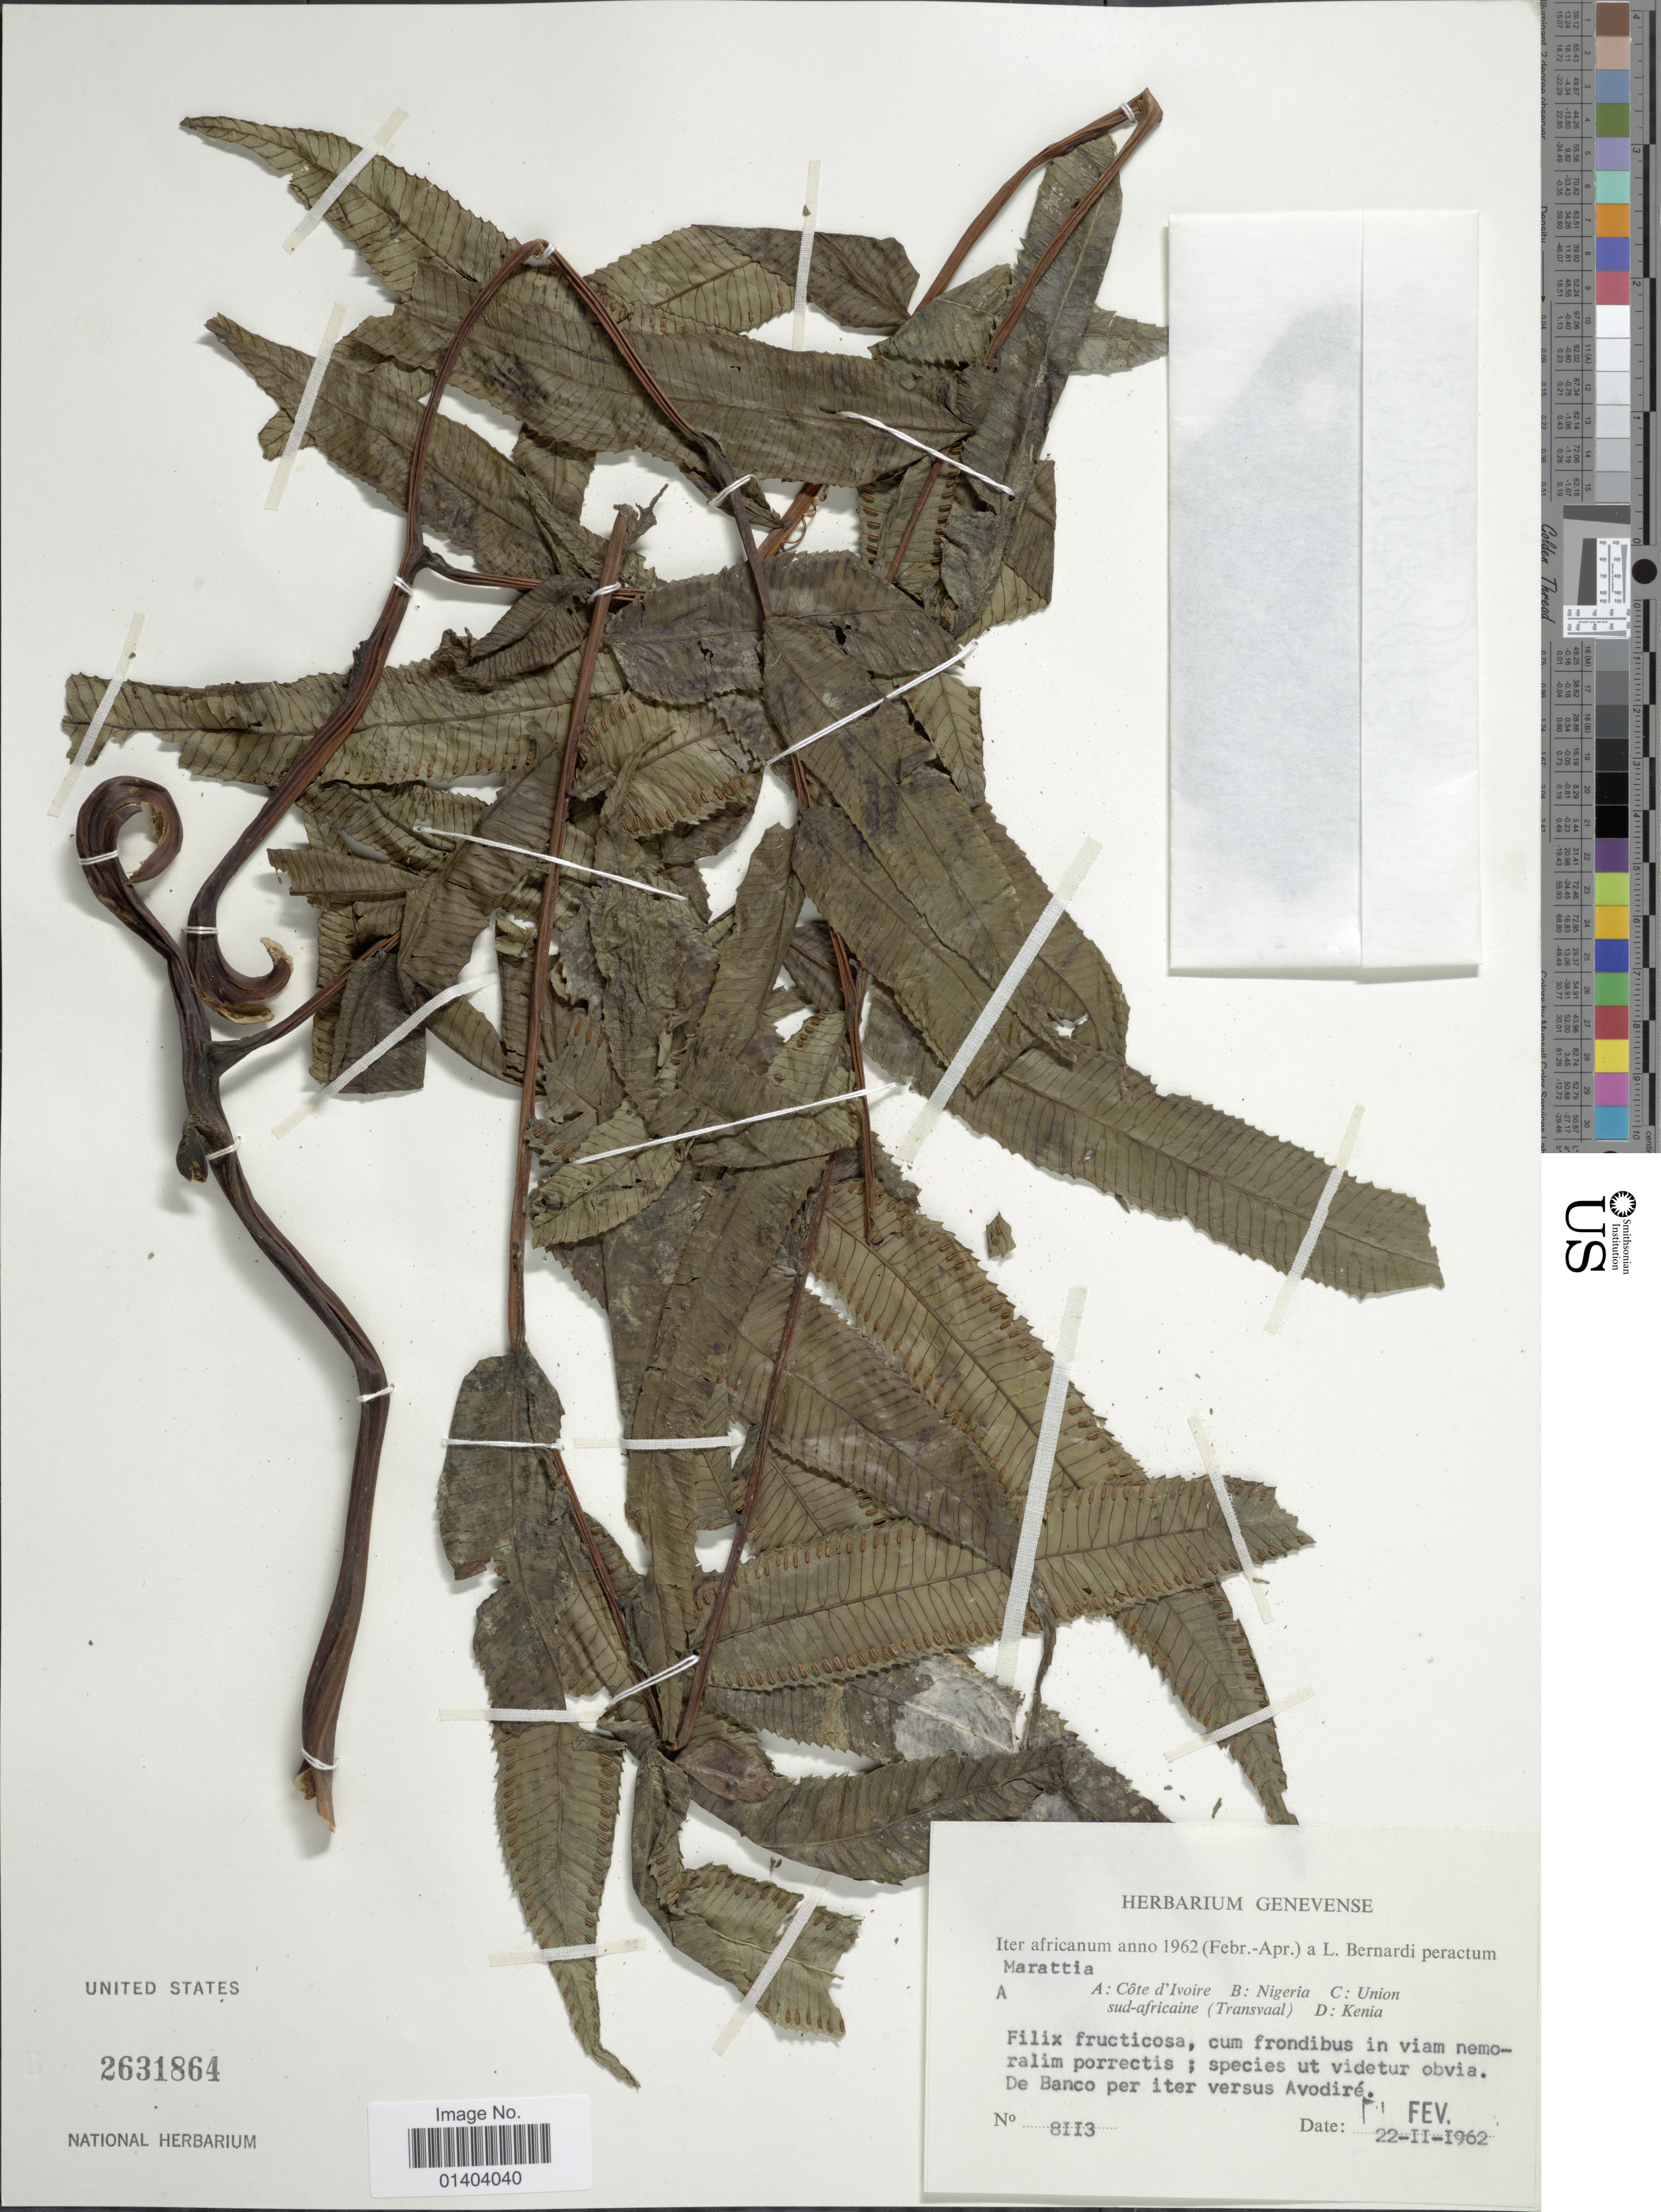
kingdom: Plantae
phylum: Tracheophyta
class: Polypodiopsida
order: Marattiales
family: Marattiaceae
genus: Ptisana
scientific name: Ptisana fraxinea var. salicifolia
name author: (Schrad.) Murdock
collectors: L. Bernardi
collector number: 8113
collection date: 1962-02-22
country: Ivory Coast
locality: De Banco per iter versus Avodiré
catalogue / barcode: US 2631864